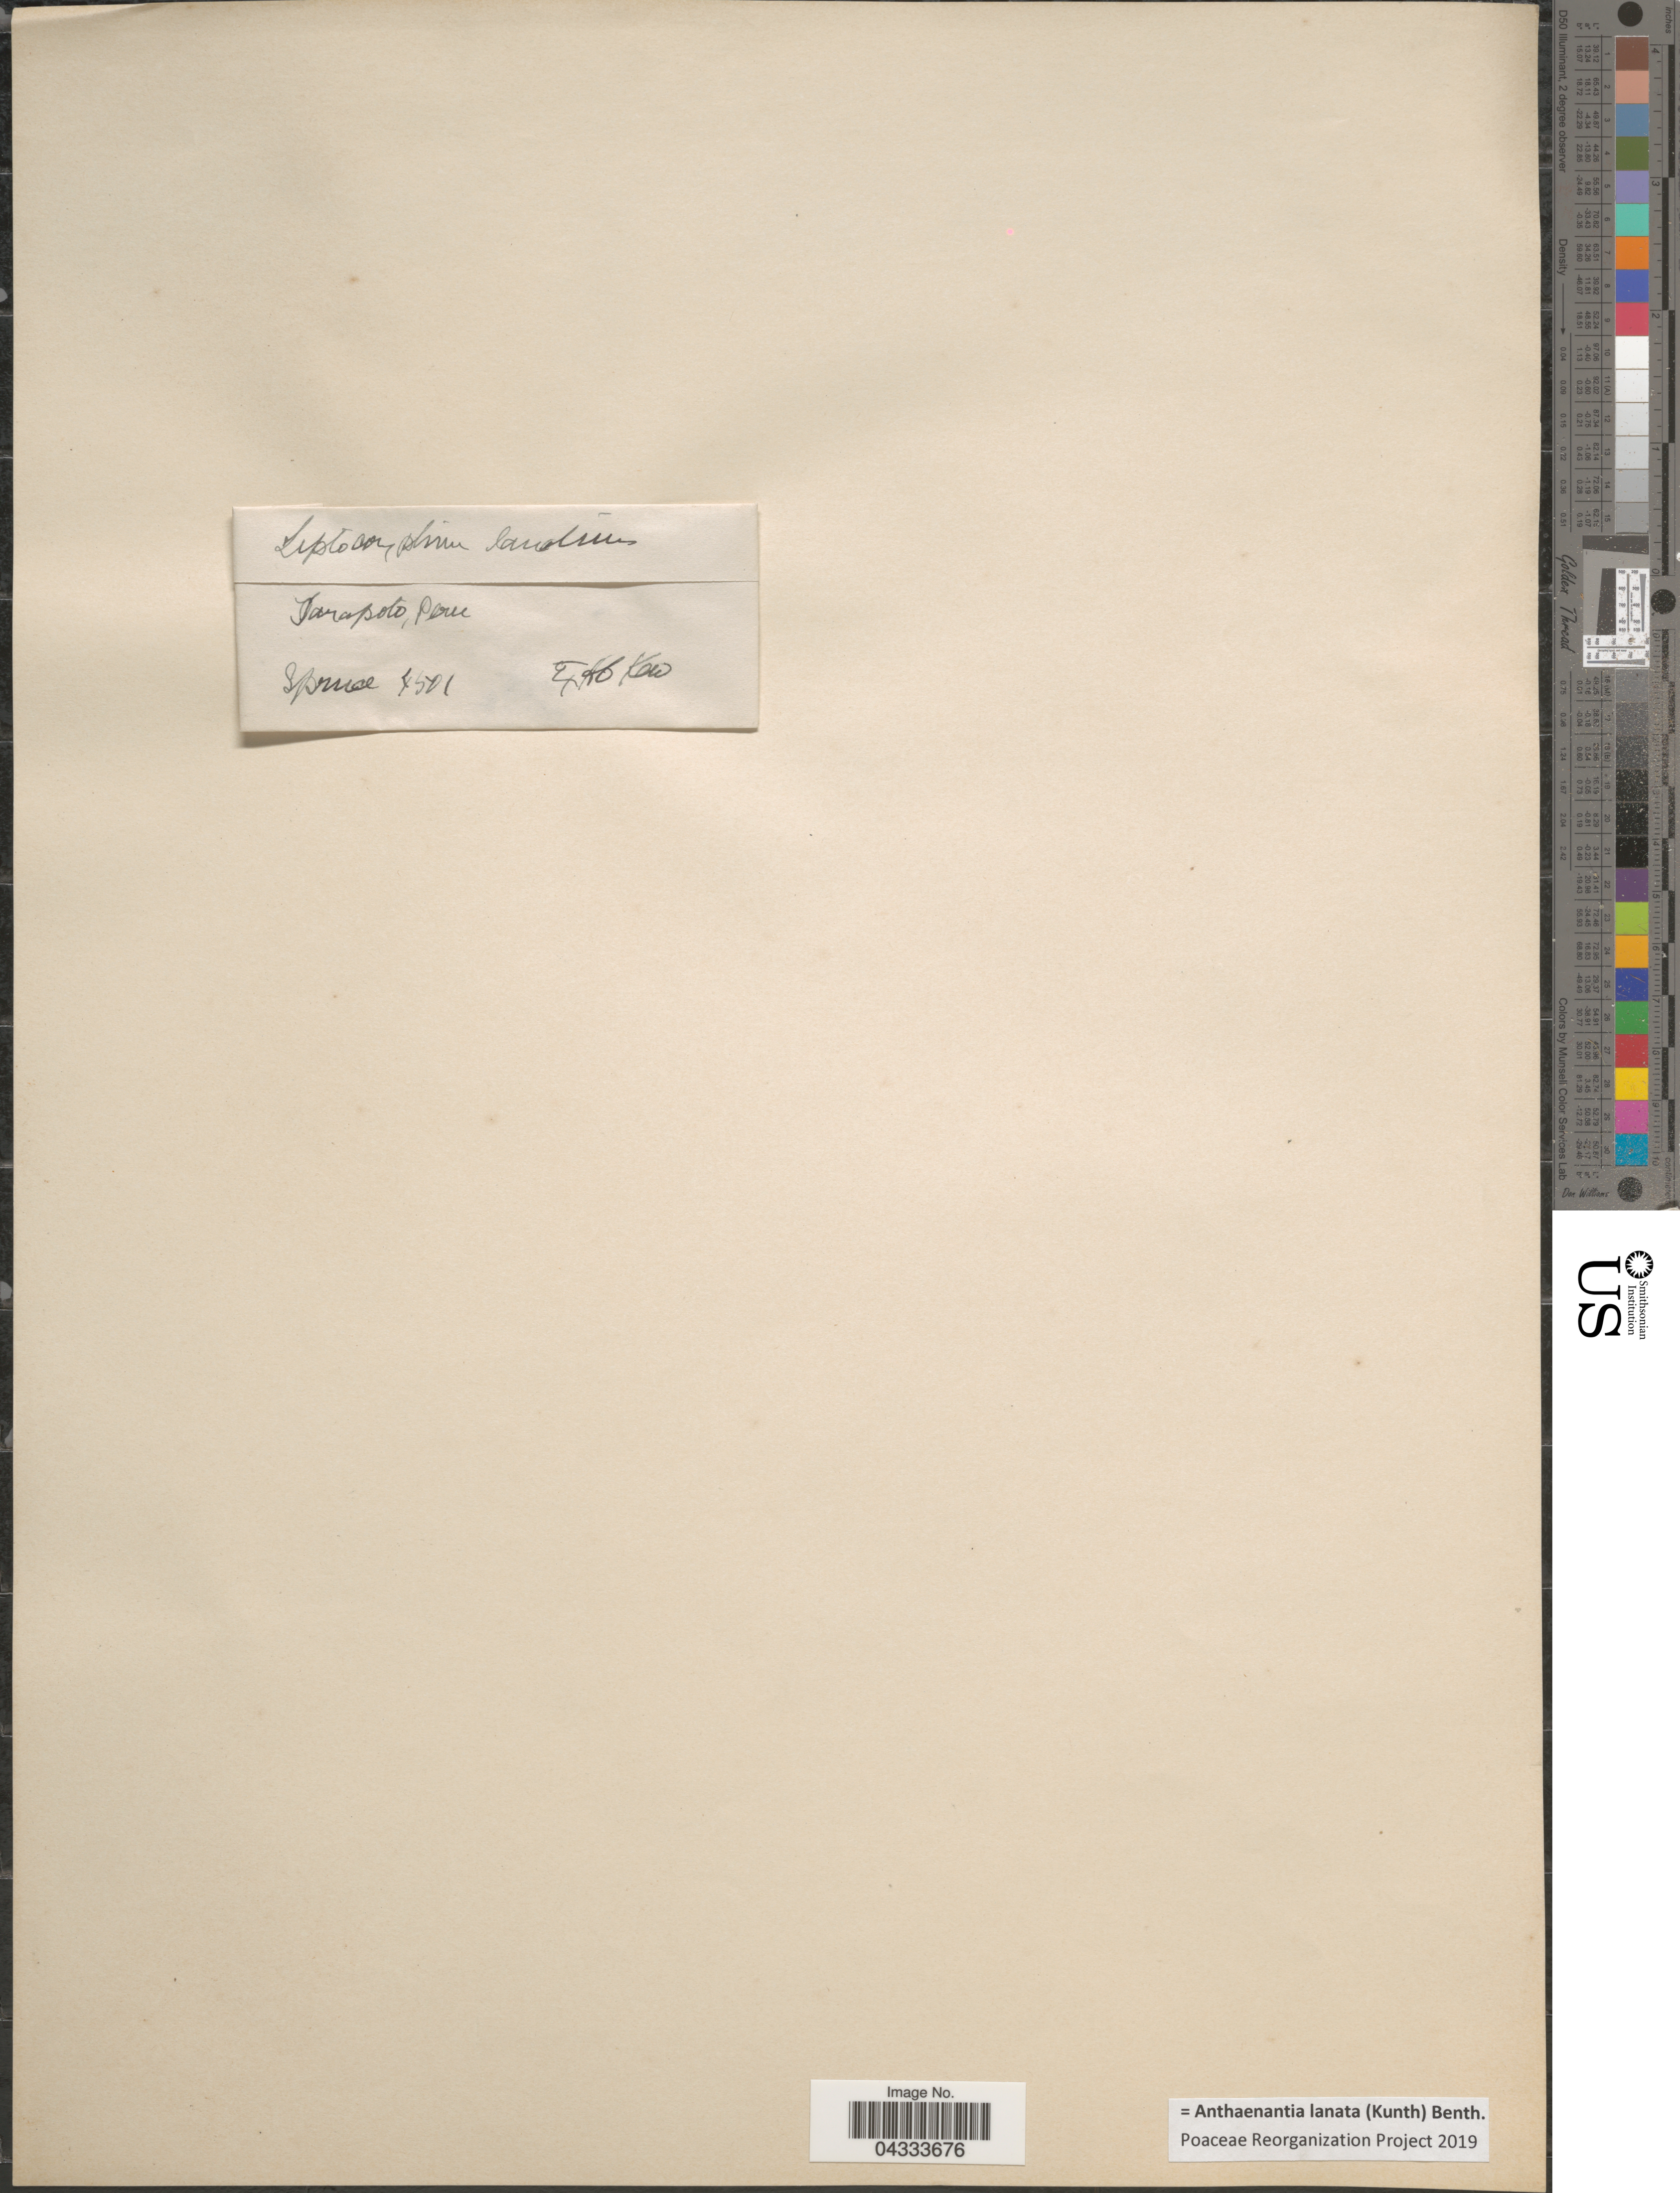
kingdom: Plantae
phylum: Tracheophyta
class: Liliopsida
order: Poales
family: Poaceae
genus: Anthaenantia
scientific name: Anthaenantia lanata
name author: (Kunth) Benth.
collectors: -. Spruce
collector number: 4501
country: Peru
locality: Tarapoto.